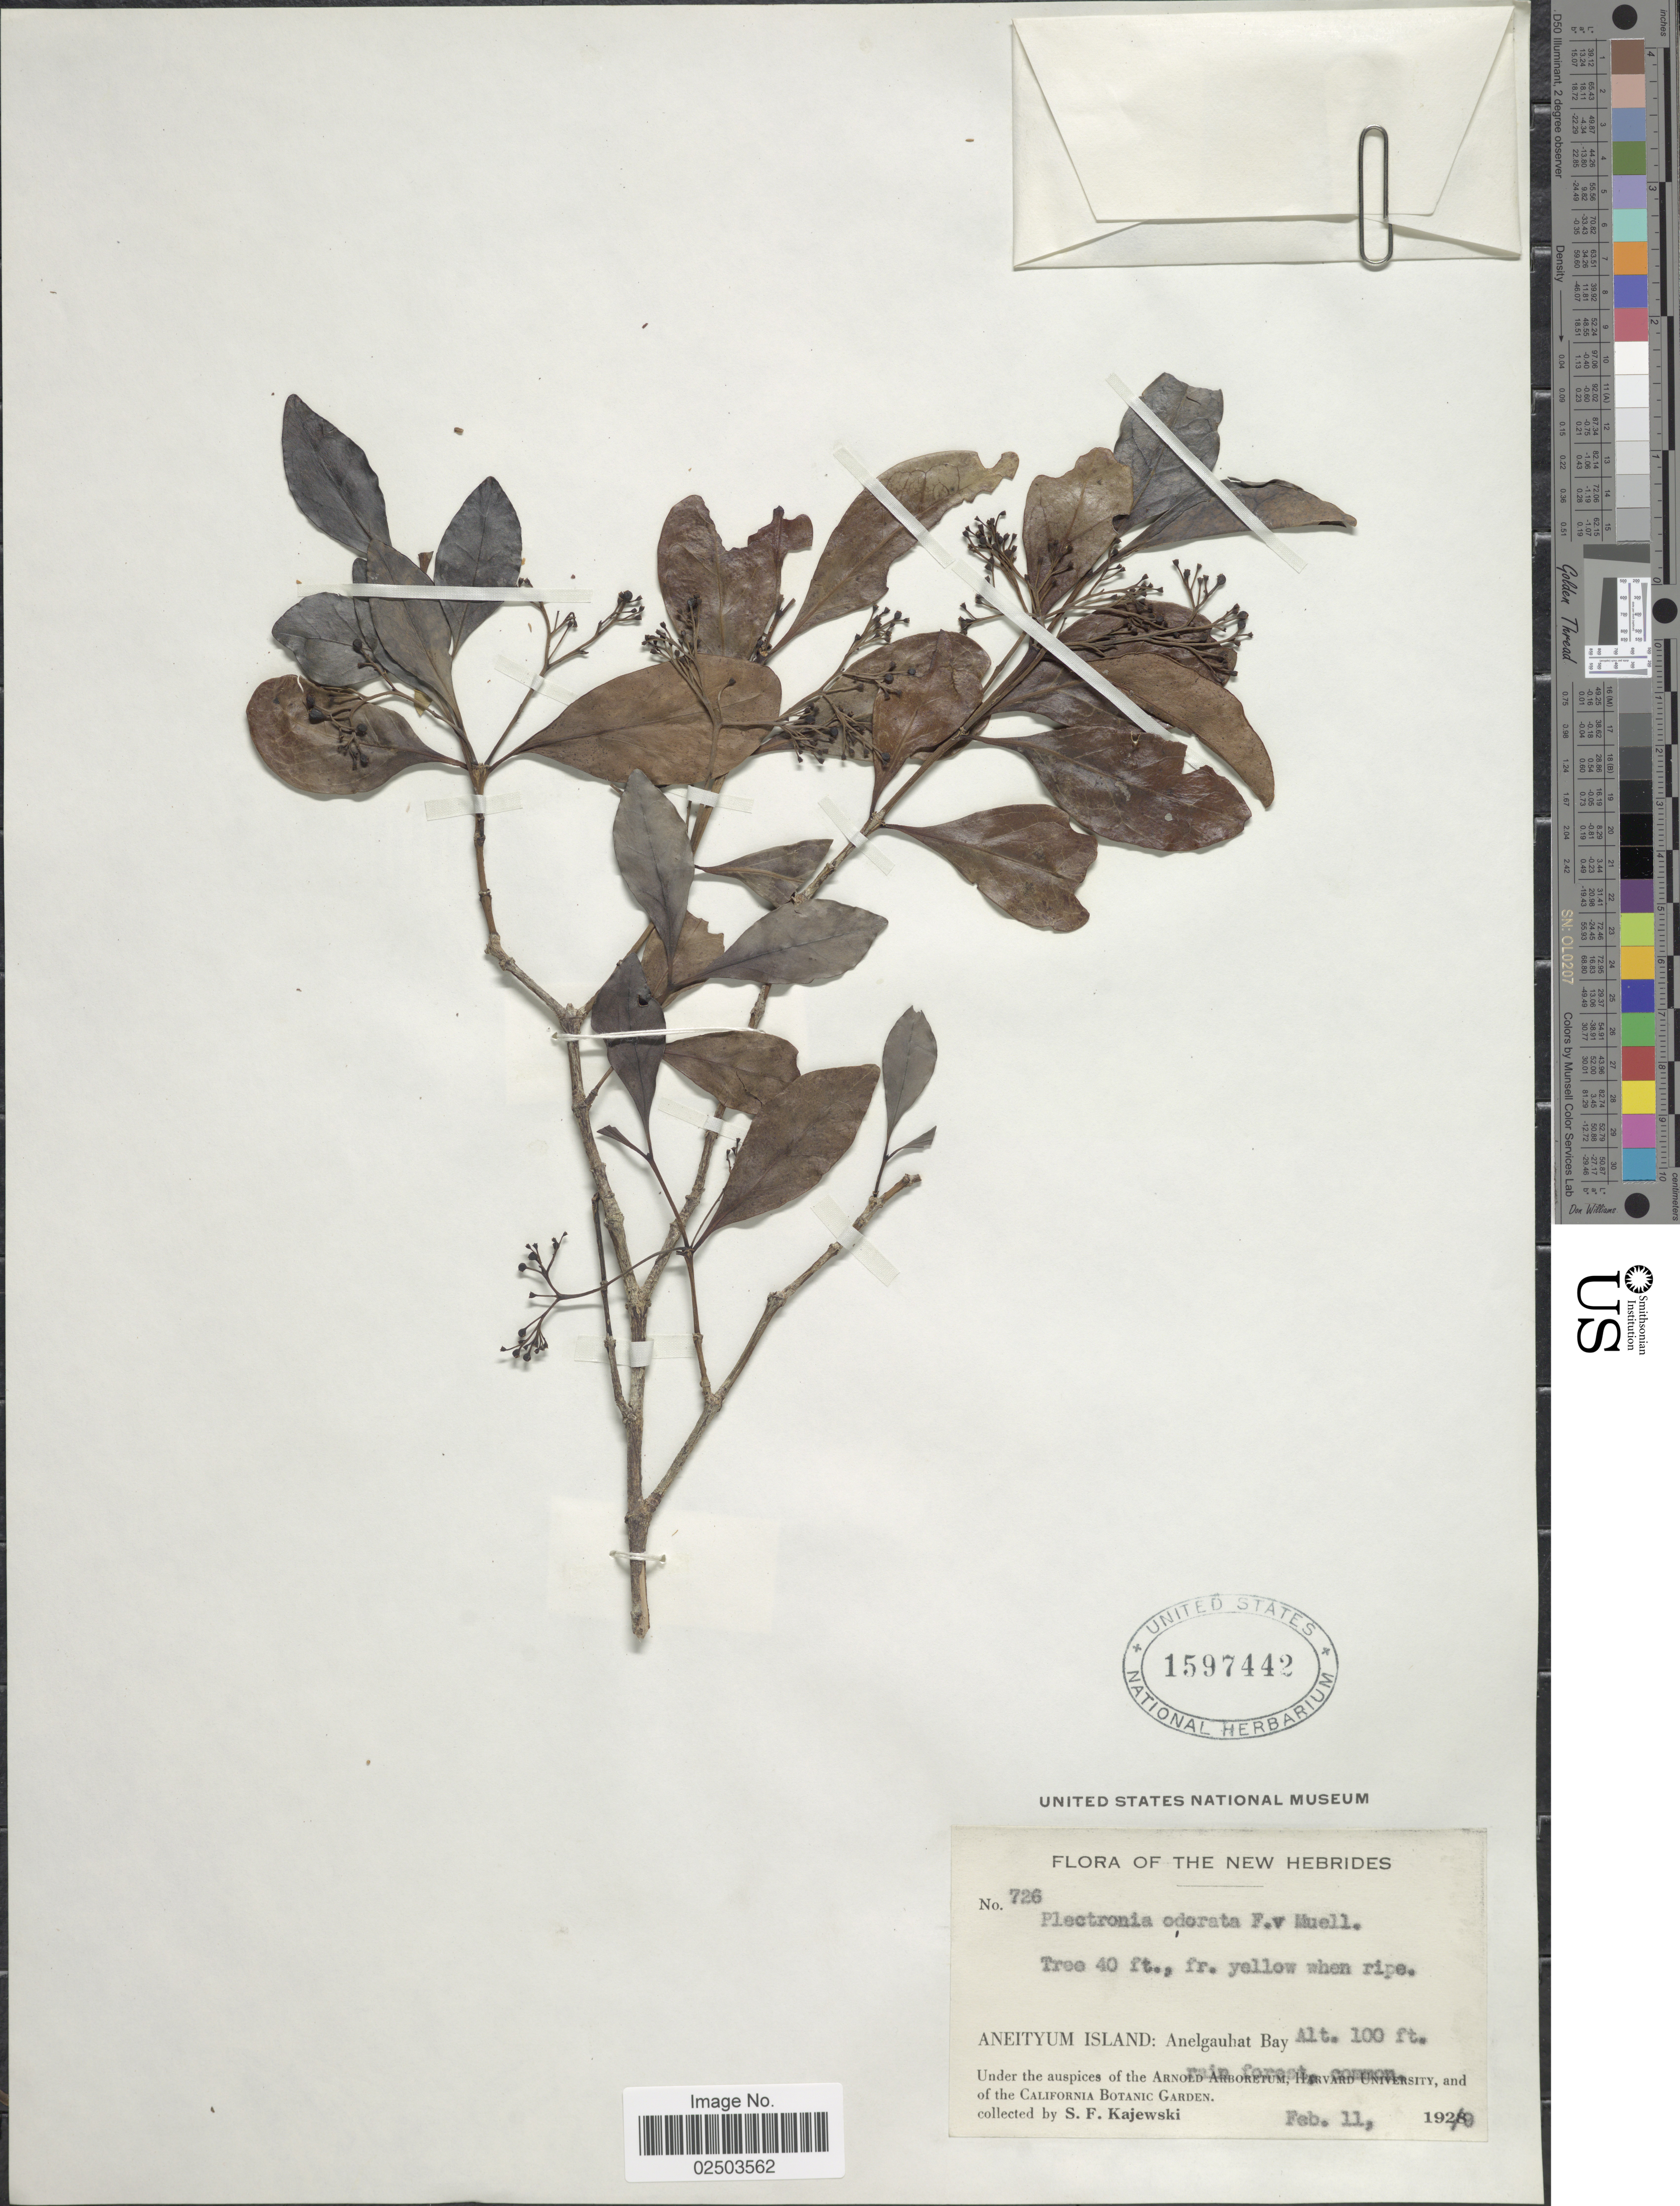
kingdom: Plantae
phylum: Tracheophyta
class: Magnoliopsida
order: Gentianales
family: Rubiaceae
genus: Psydrax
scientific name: Psydrax odorata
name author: (G. Forst.) A.C. Sm. & S.P. Darwin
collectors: S. Kajewski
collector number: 726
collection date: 1929-02-11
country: Vanuatu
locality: New Hebrides. Aneityum Island: Anelgauhat Bay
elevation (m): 30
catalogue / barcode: US 1597442